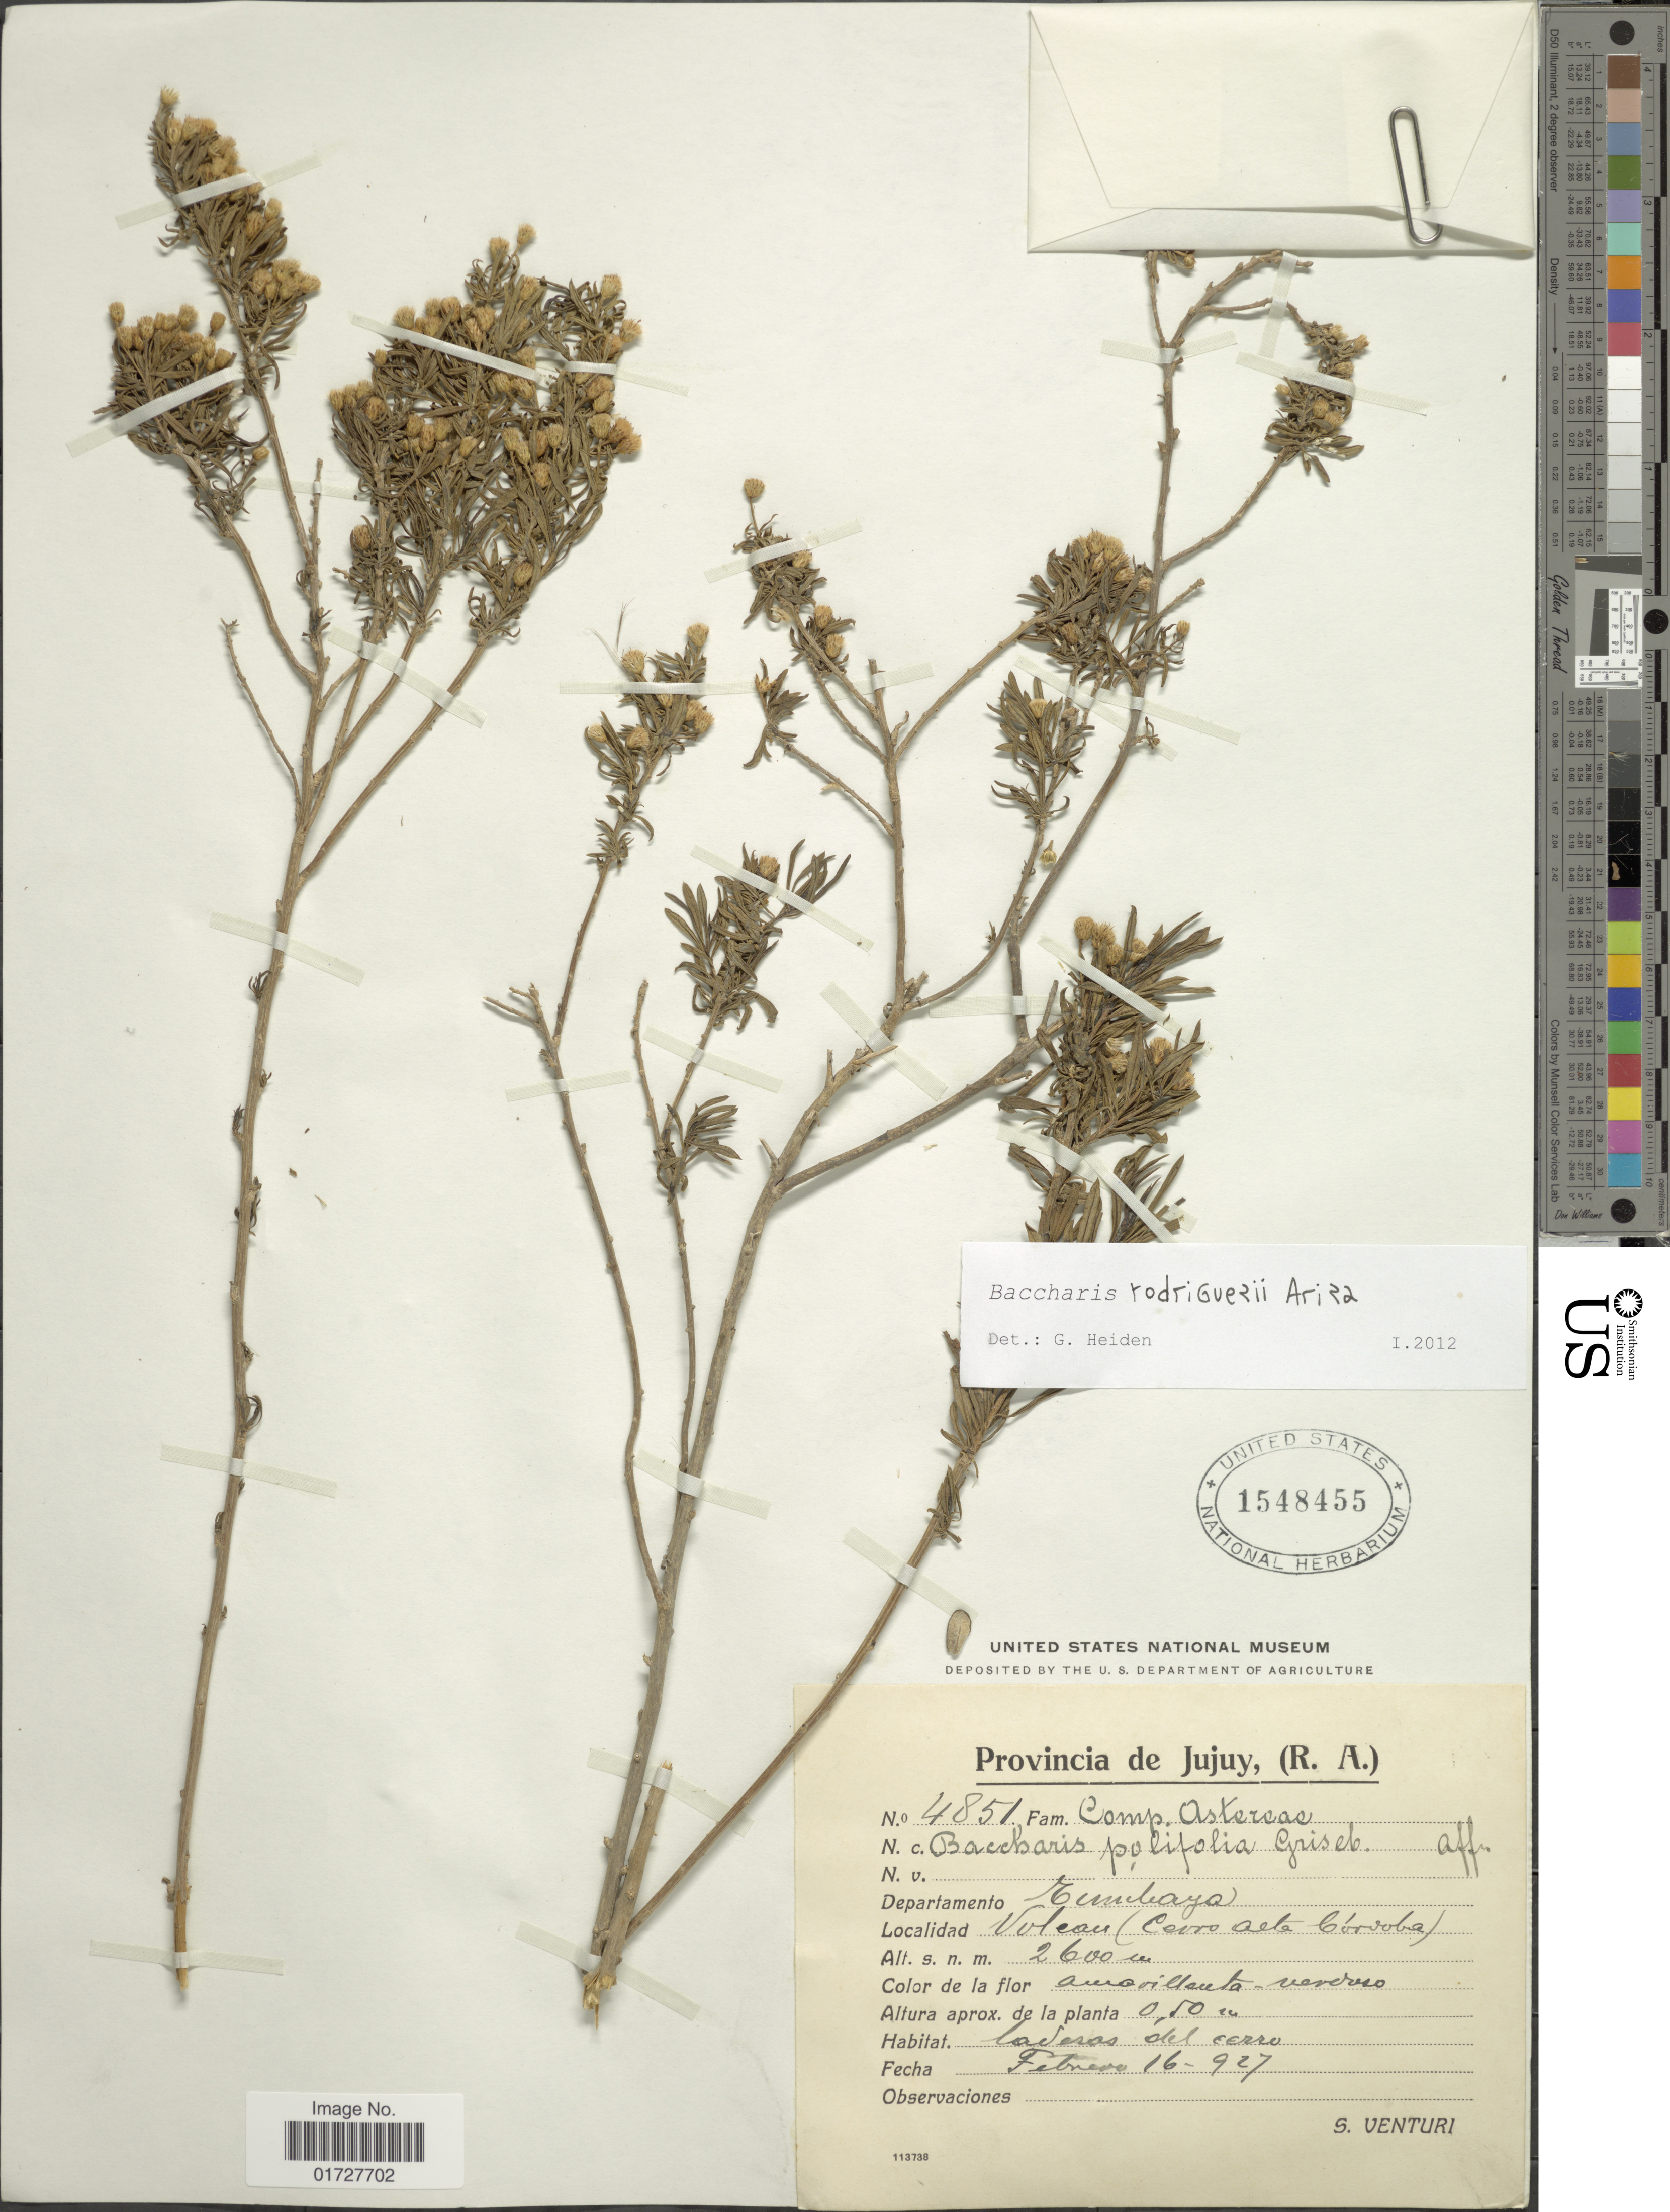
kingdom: Plantae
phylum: Tracheophyta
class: Magnoliopsida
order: Asterales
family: Asteraceae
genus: Baccharis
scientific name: Baccharis rodriguezii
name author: Ariza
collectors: S. Venturi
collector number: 4851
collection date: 1927-02-16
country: Argentina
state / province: Jujuy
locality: Departamento Tumbaya, Volcan (Cerro Alta Cordoba)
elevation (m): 2600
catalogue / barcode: US 1548455